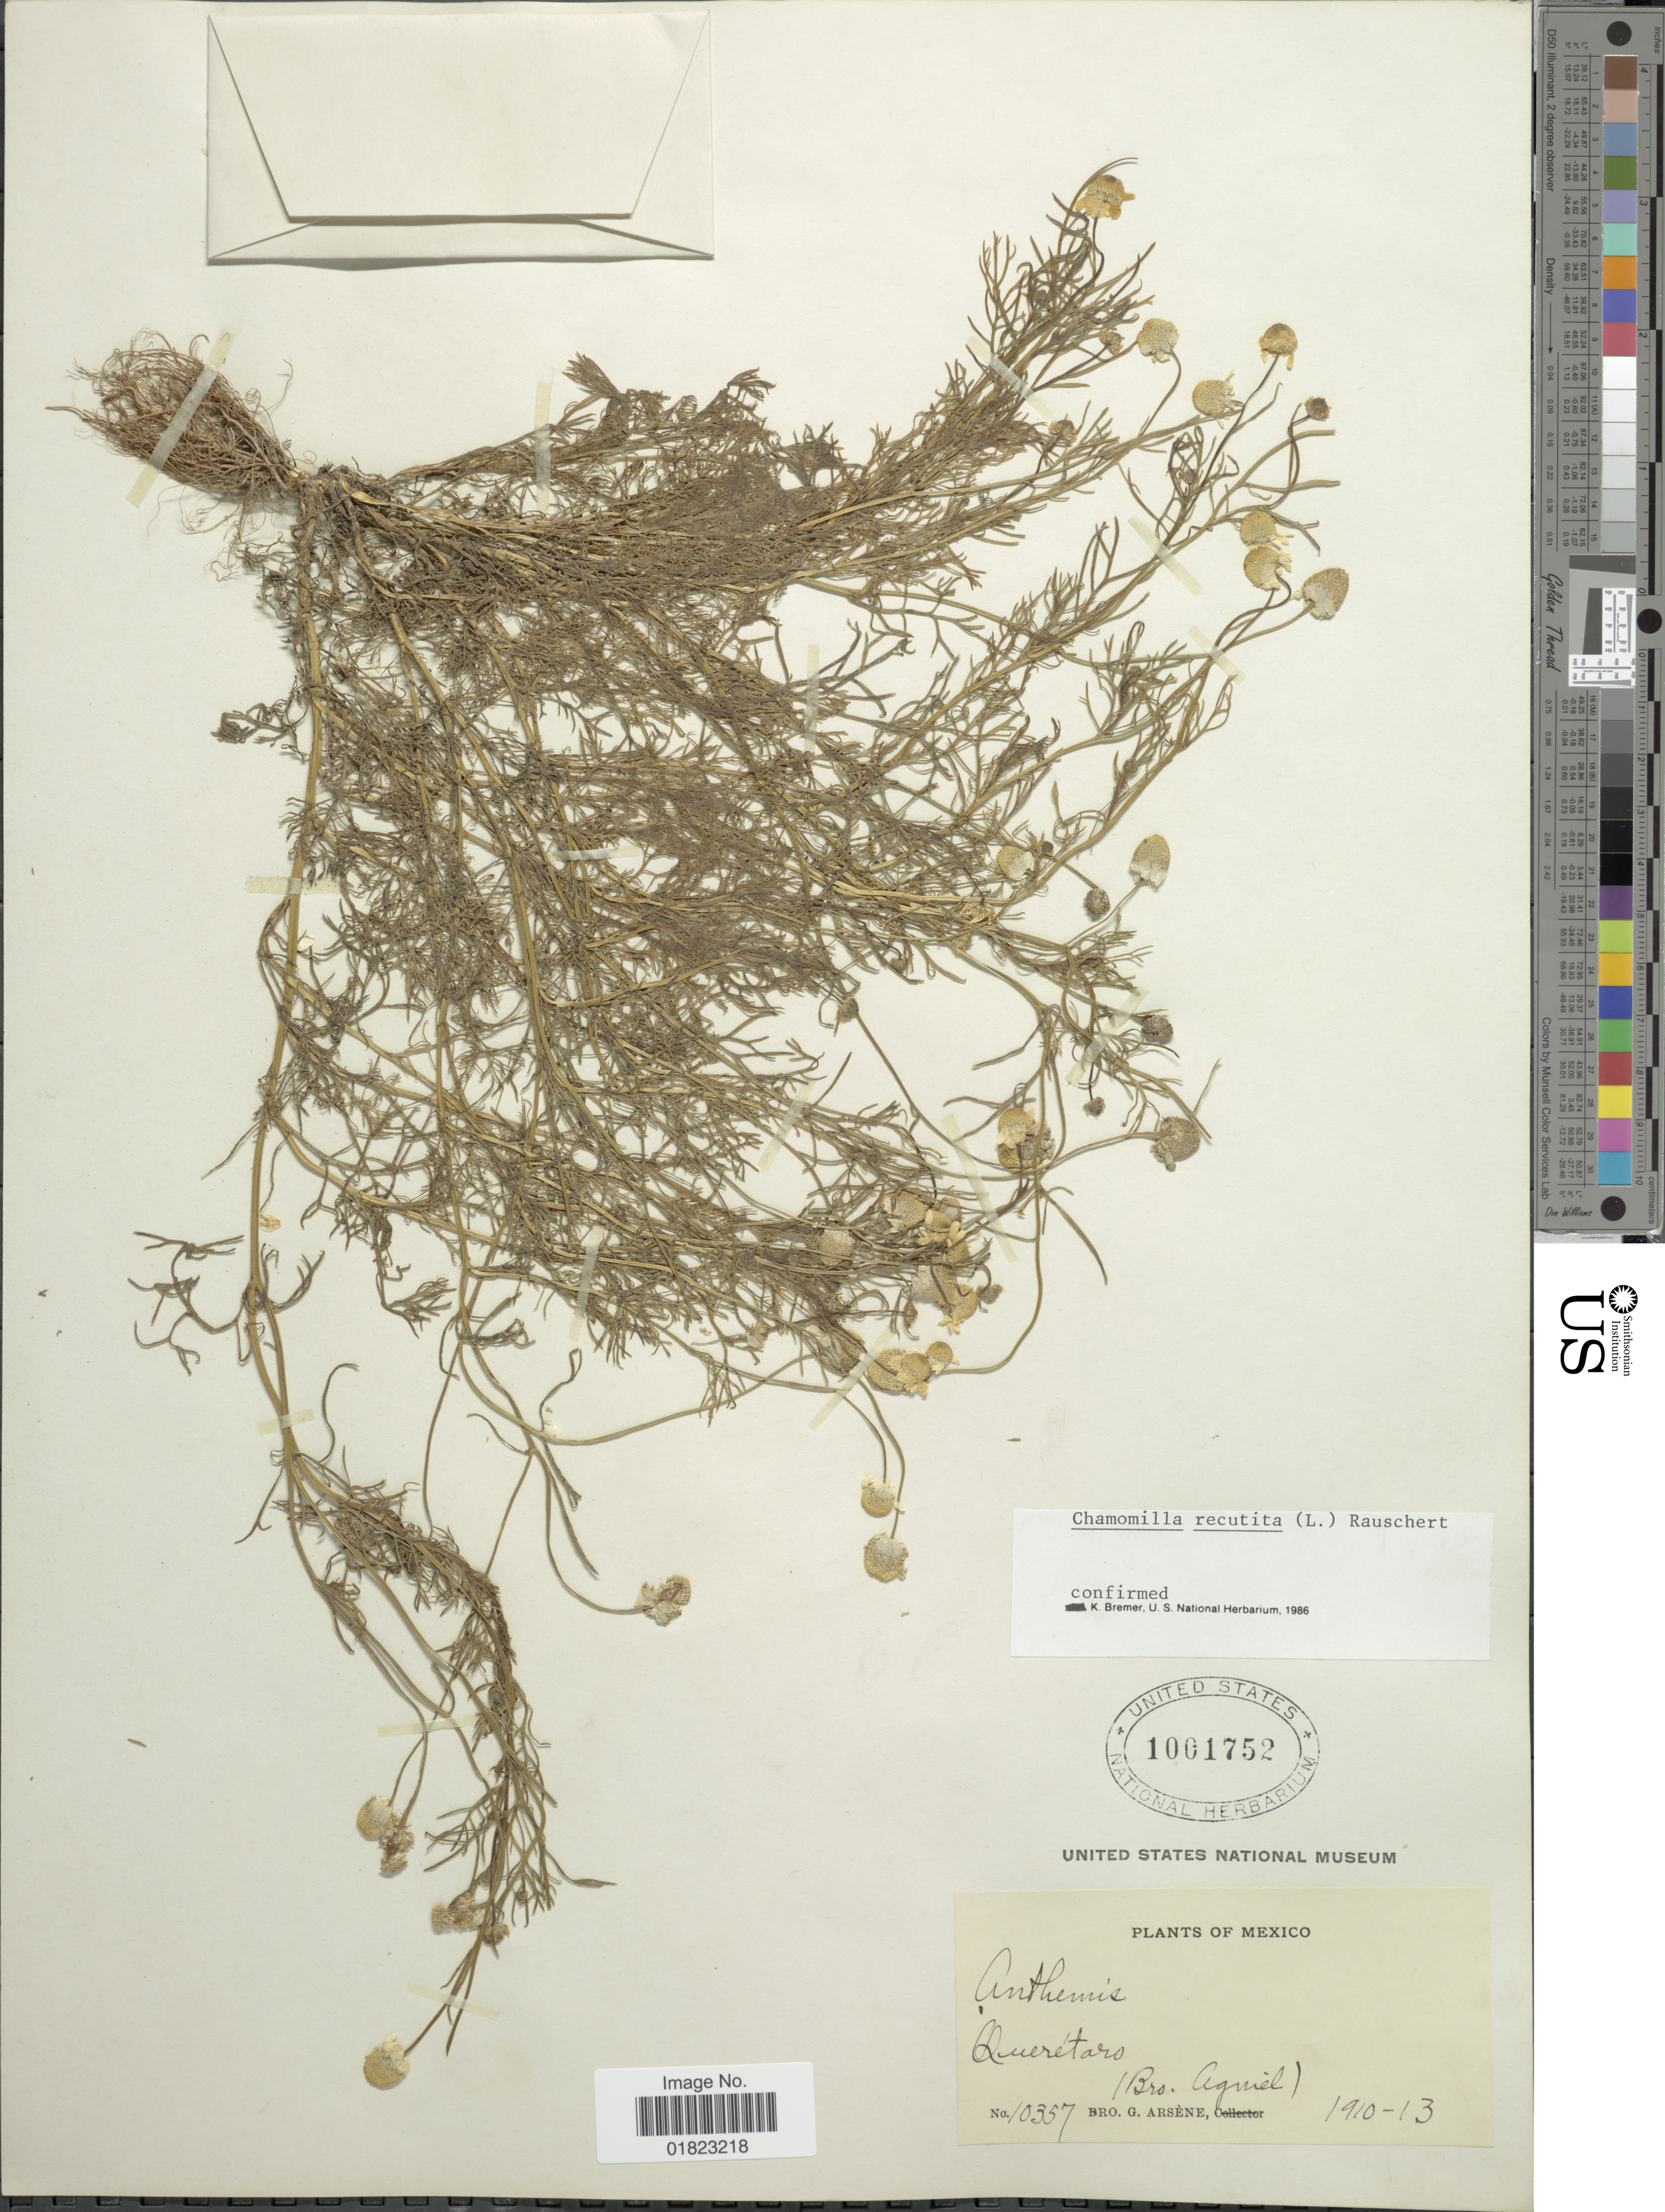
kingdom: Plantae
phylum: Tracheophyta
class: Magnoliopsida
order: Asterales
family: Asteraceae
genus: Matricaria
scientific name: Matricaria recutita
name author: L.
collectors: Bro. Agniel & Bro. G. Arsène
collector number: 10357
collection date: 1910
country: Mexico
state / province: Querétaro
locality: Queretaro.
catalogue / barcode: US 1001752